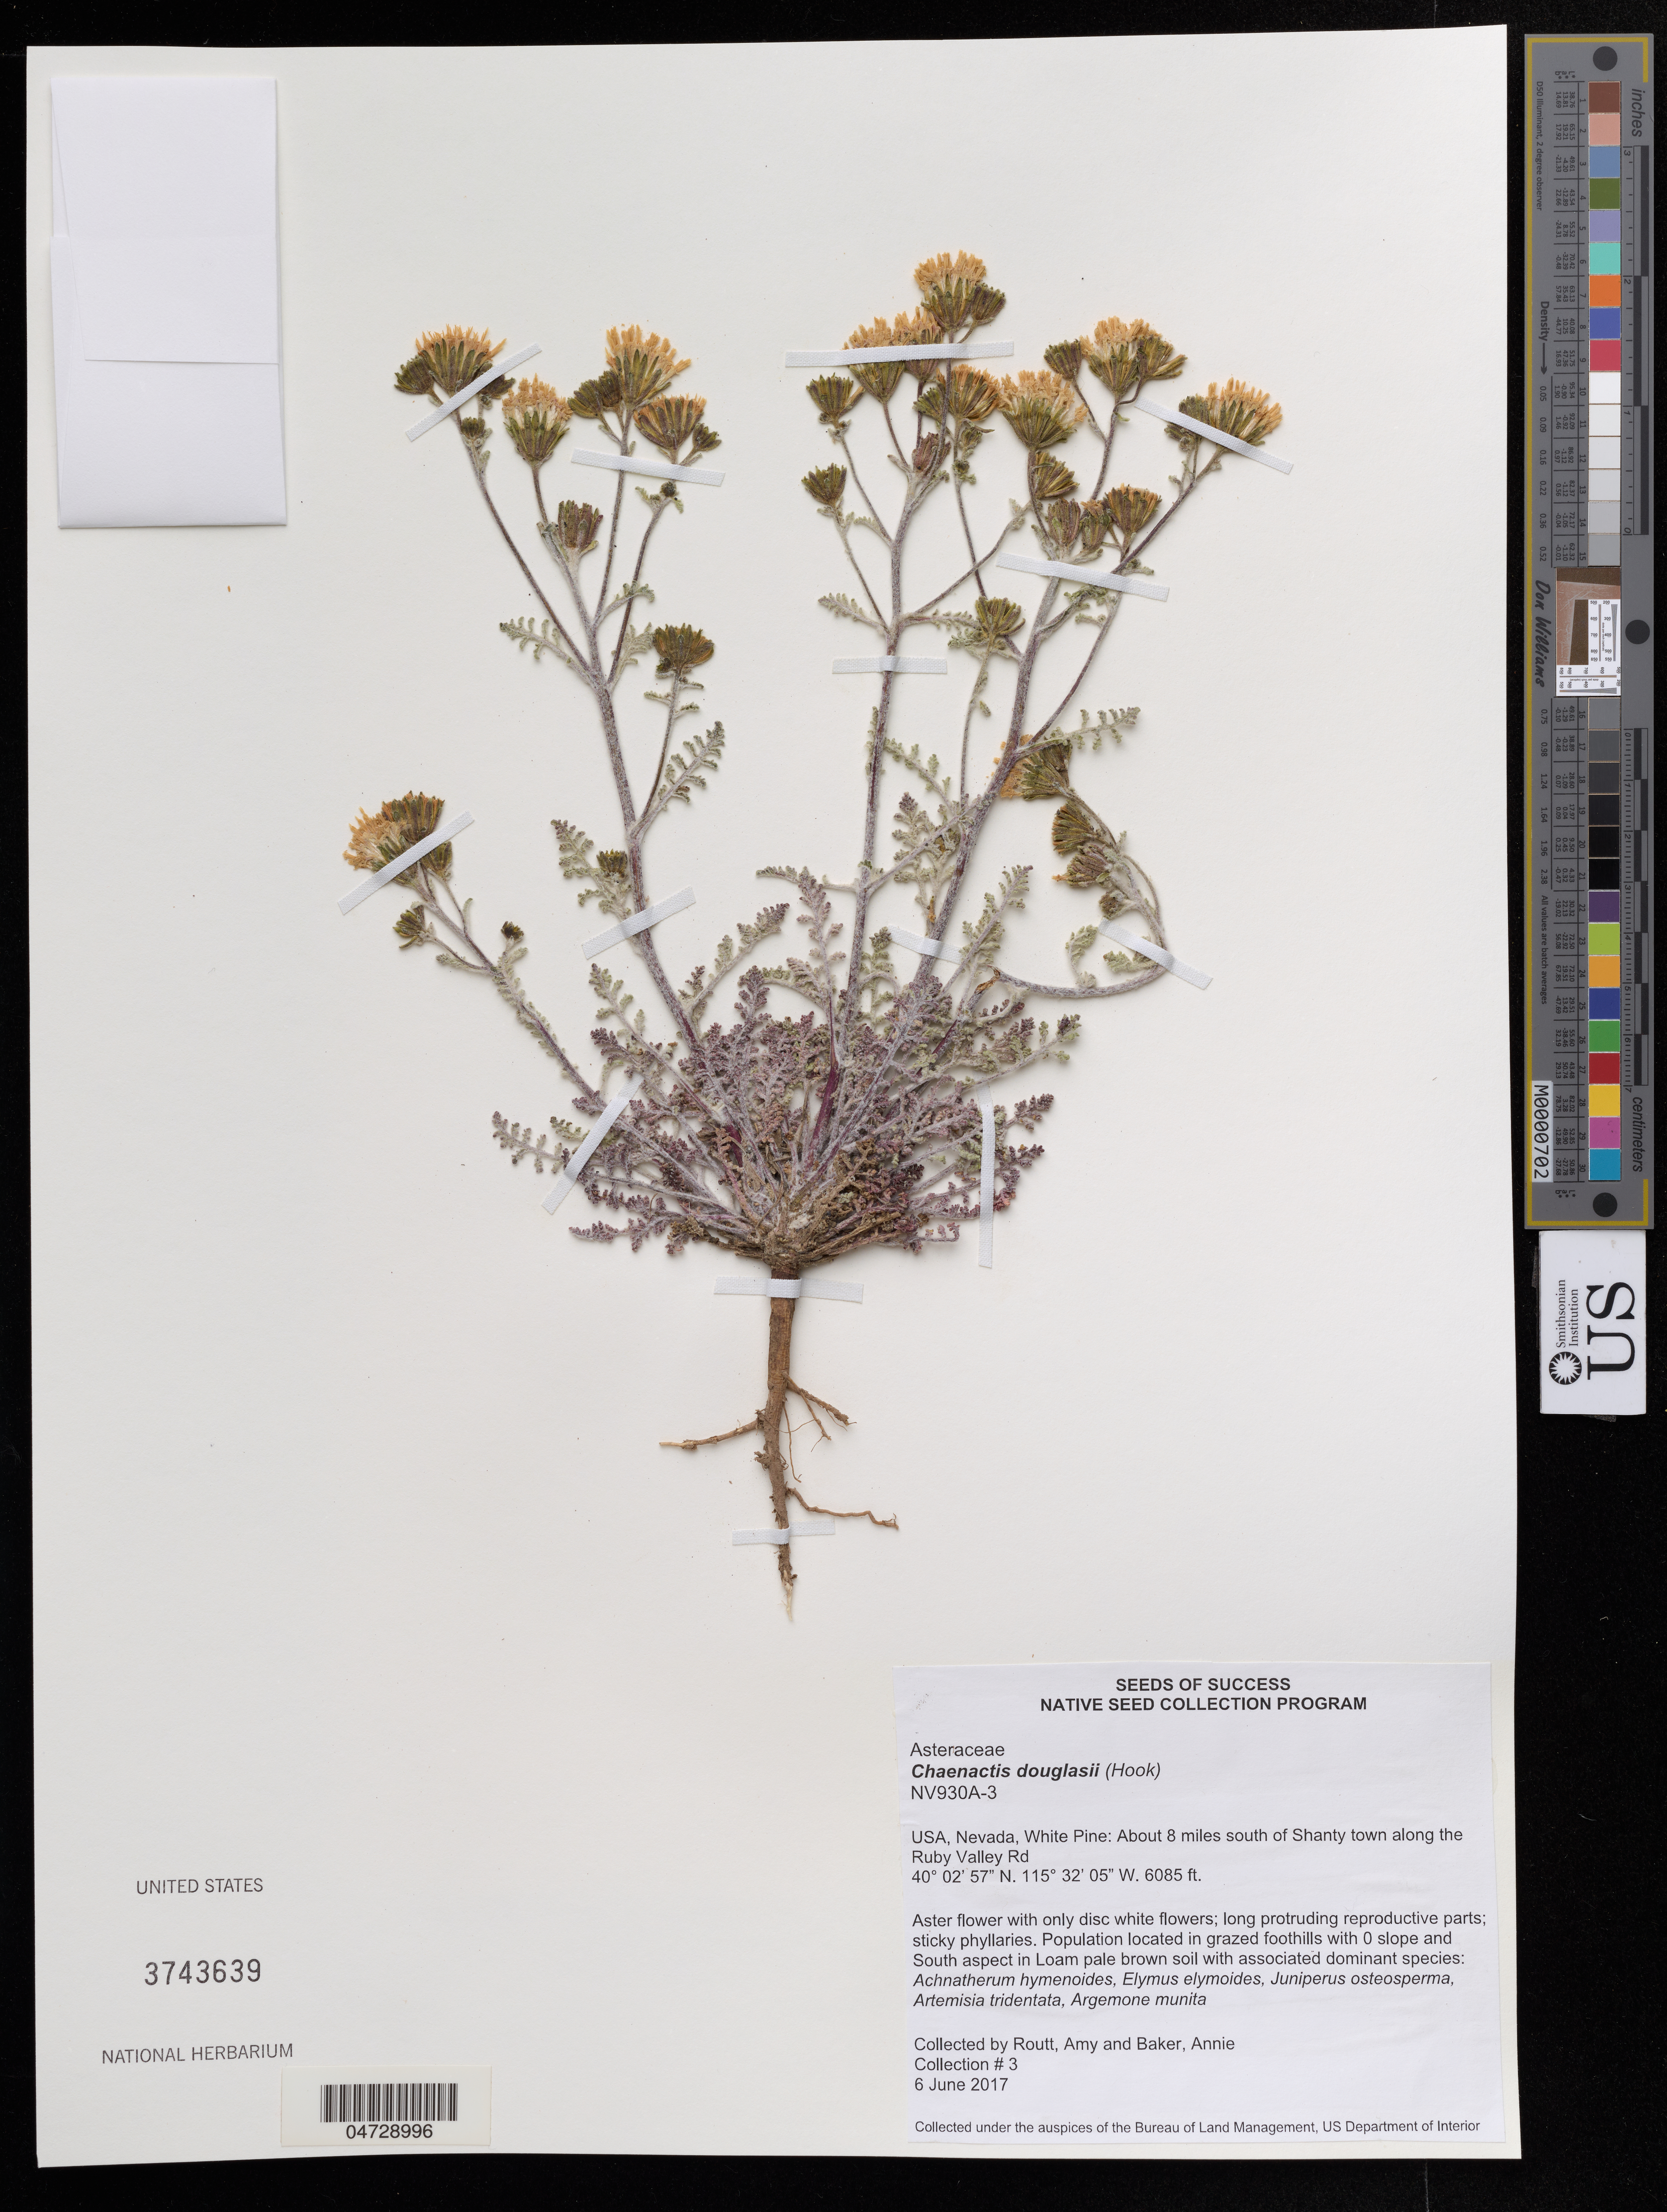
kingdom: Plantae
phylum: Tracheophyta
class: Magnoliopsida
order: Asterales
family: Asteraceae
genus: Chaenactis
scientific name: Chaenactis douglasii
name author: Hook. & Arn.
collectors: A. Routt & A. Baker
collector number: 3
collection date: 2017-06-06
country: United States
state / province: Nevada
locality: White Pine: About 8 miles south of Shanty town along the Ruby Valley Rd.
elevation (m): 1855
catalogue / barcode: US 3743639